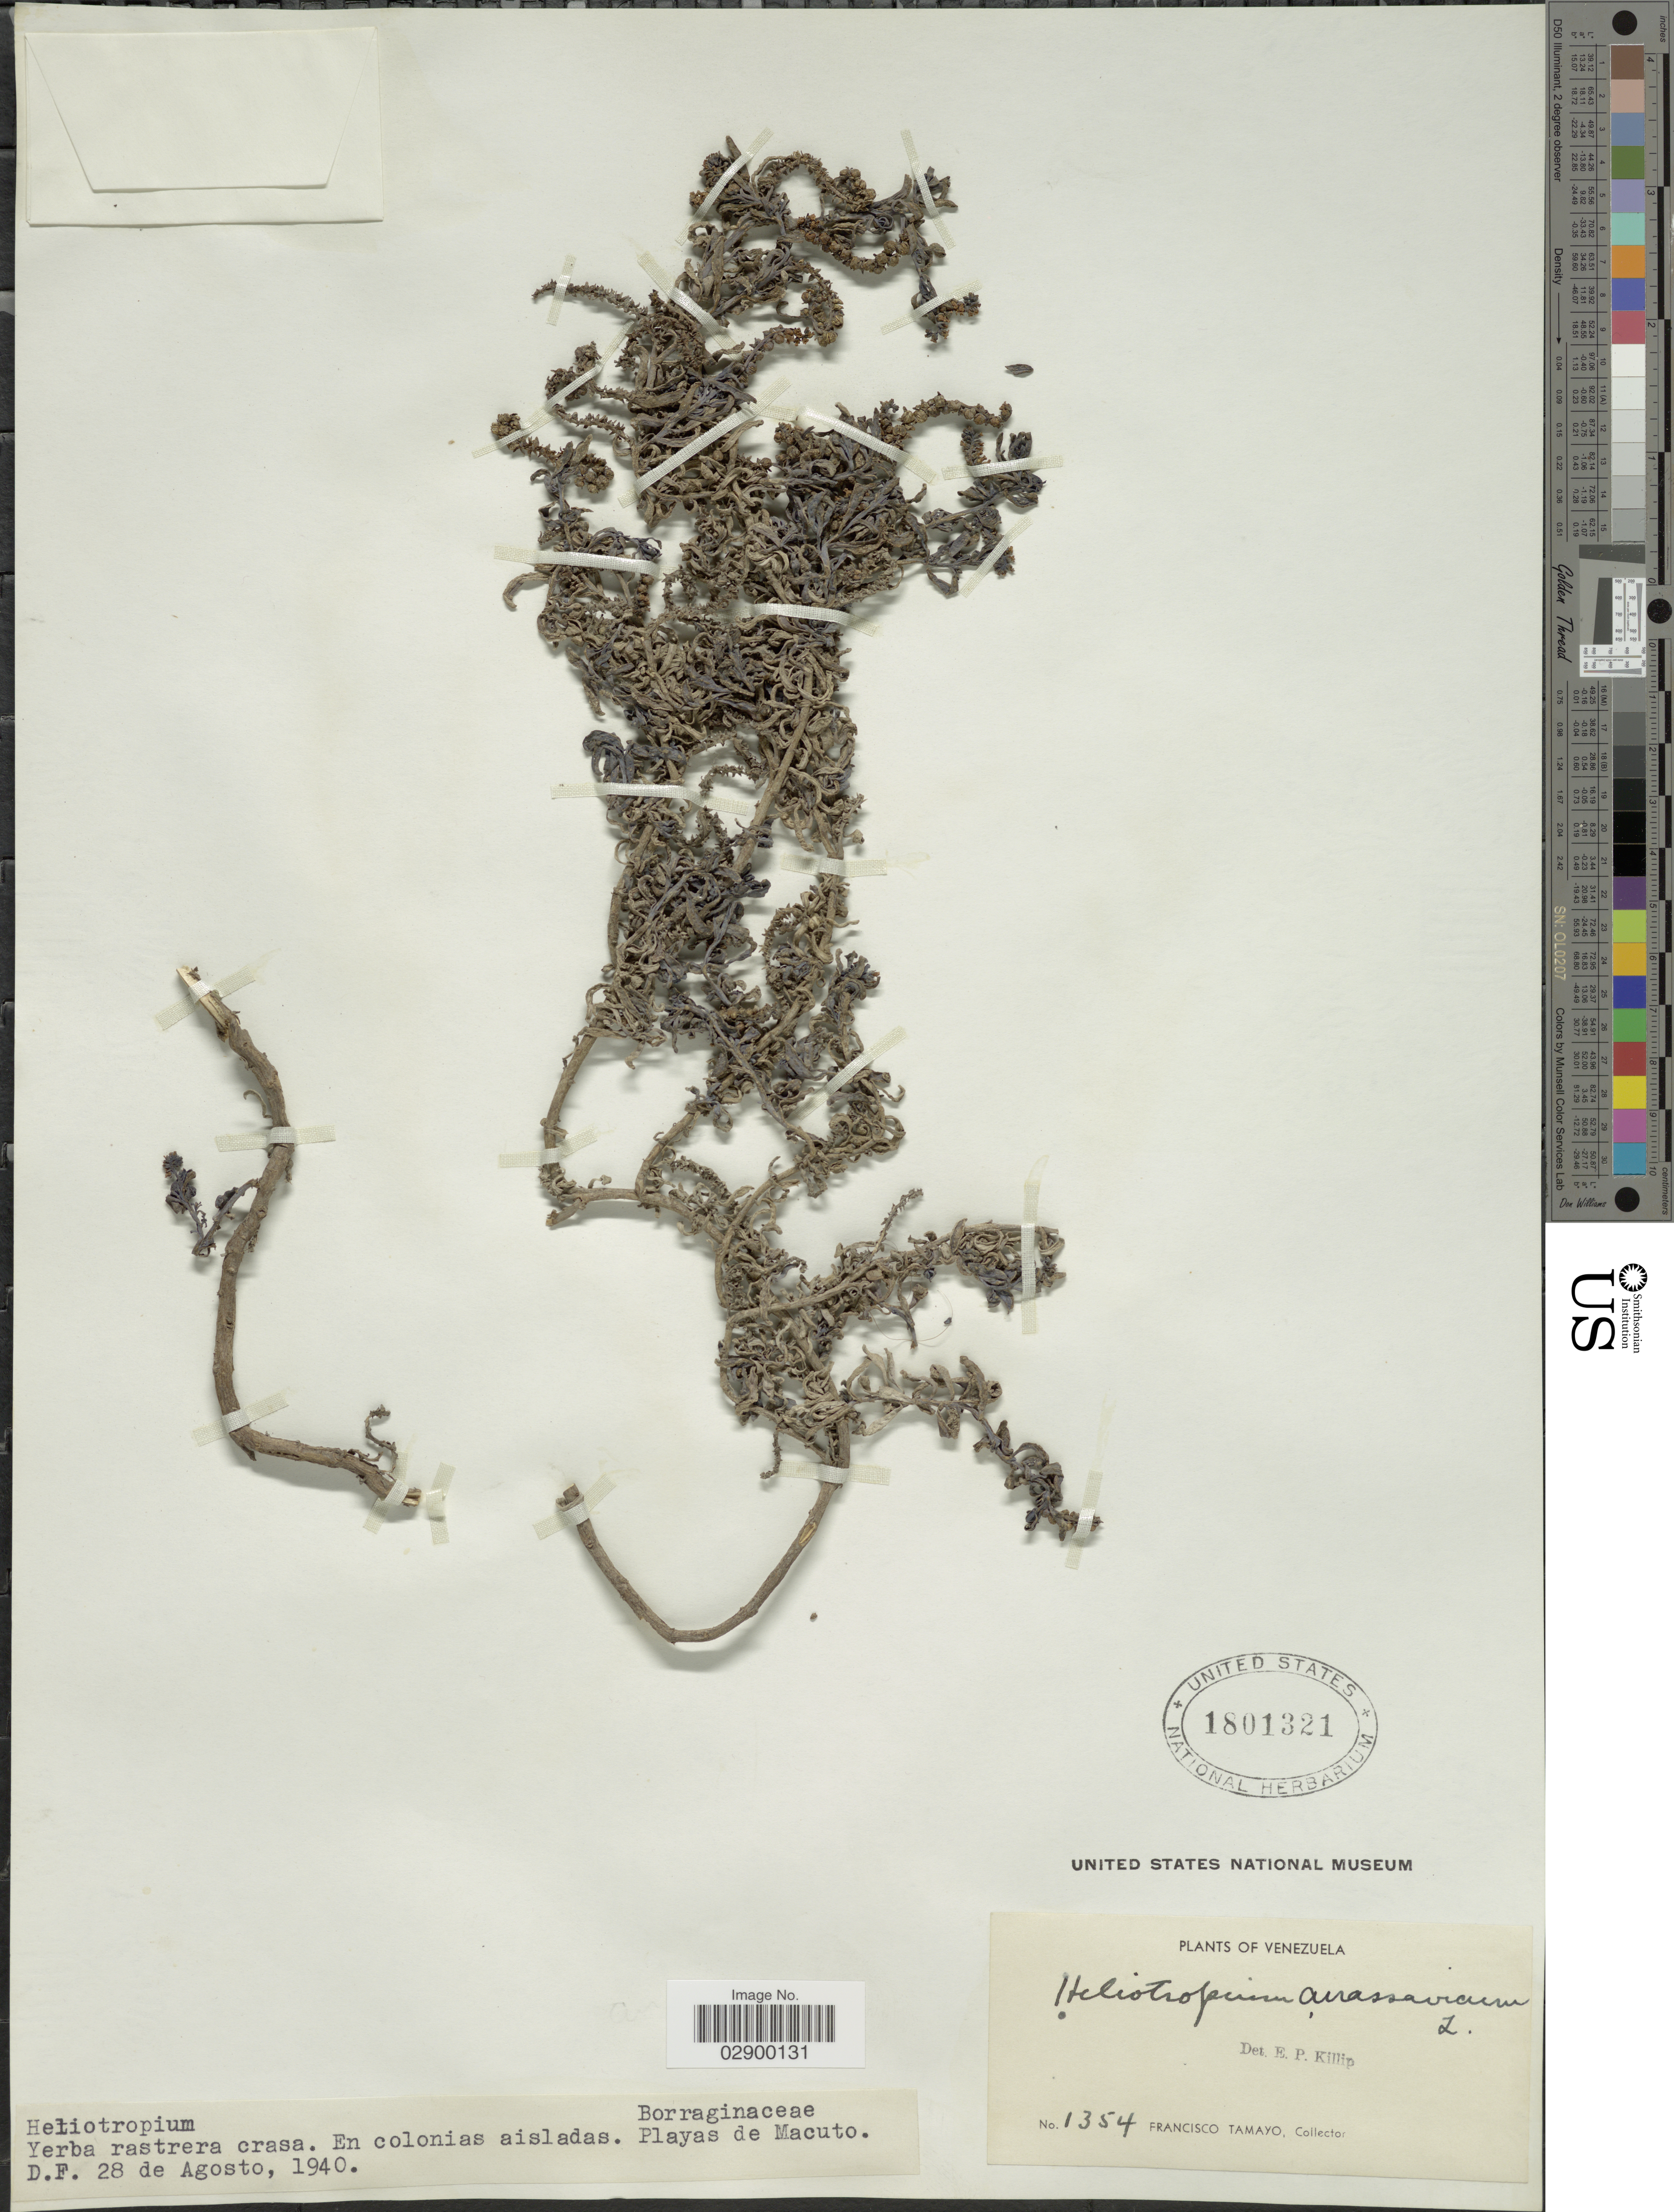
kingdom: Plantae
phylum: Tracheophyta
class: Magnoliopsida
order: Boraginales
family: Heliotropiaceae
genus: Heliotropium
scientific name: Heliotropium curassavicum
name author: L.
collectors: F. Tamayo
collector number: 1354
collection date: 1940-08-28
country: Venezuela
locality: En colonias aisladas. Playas de Macuto. D.F.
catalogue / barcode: US 1801321